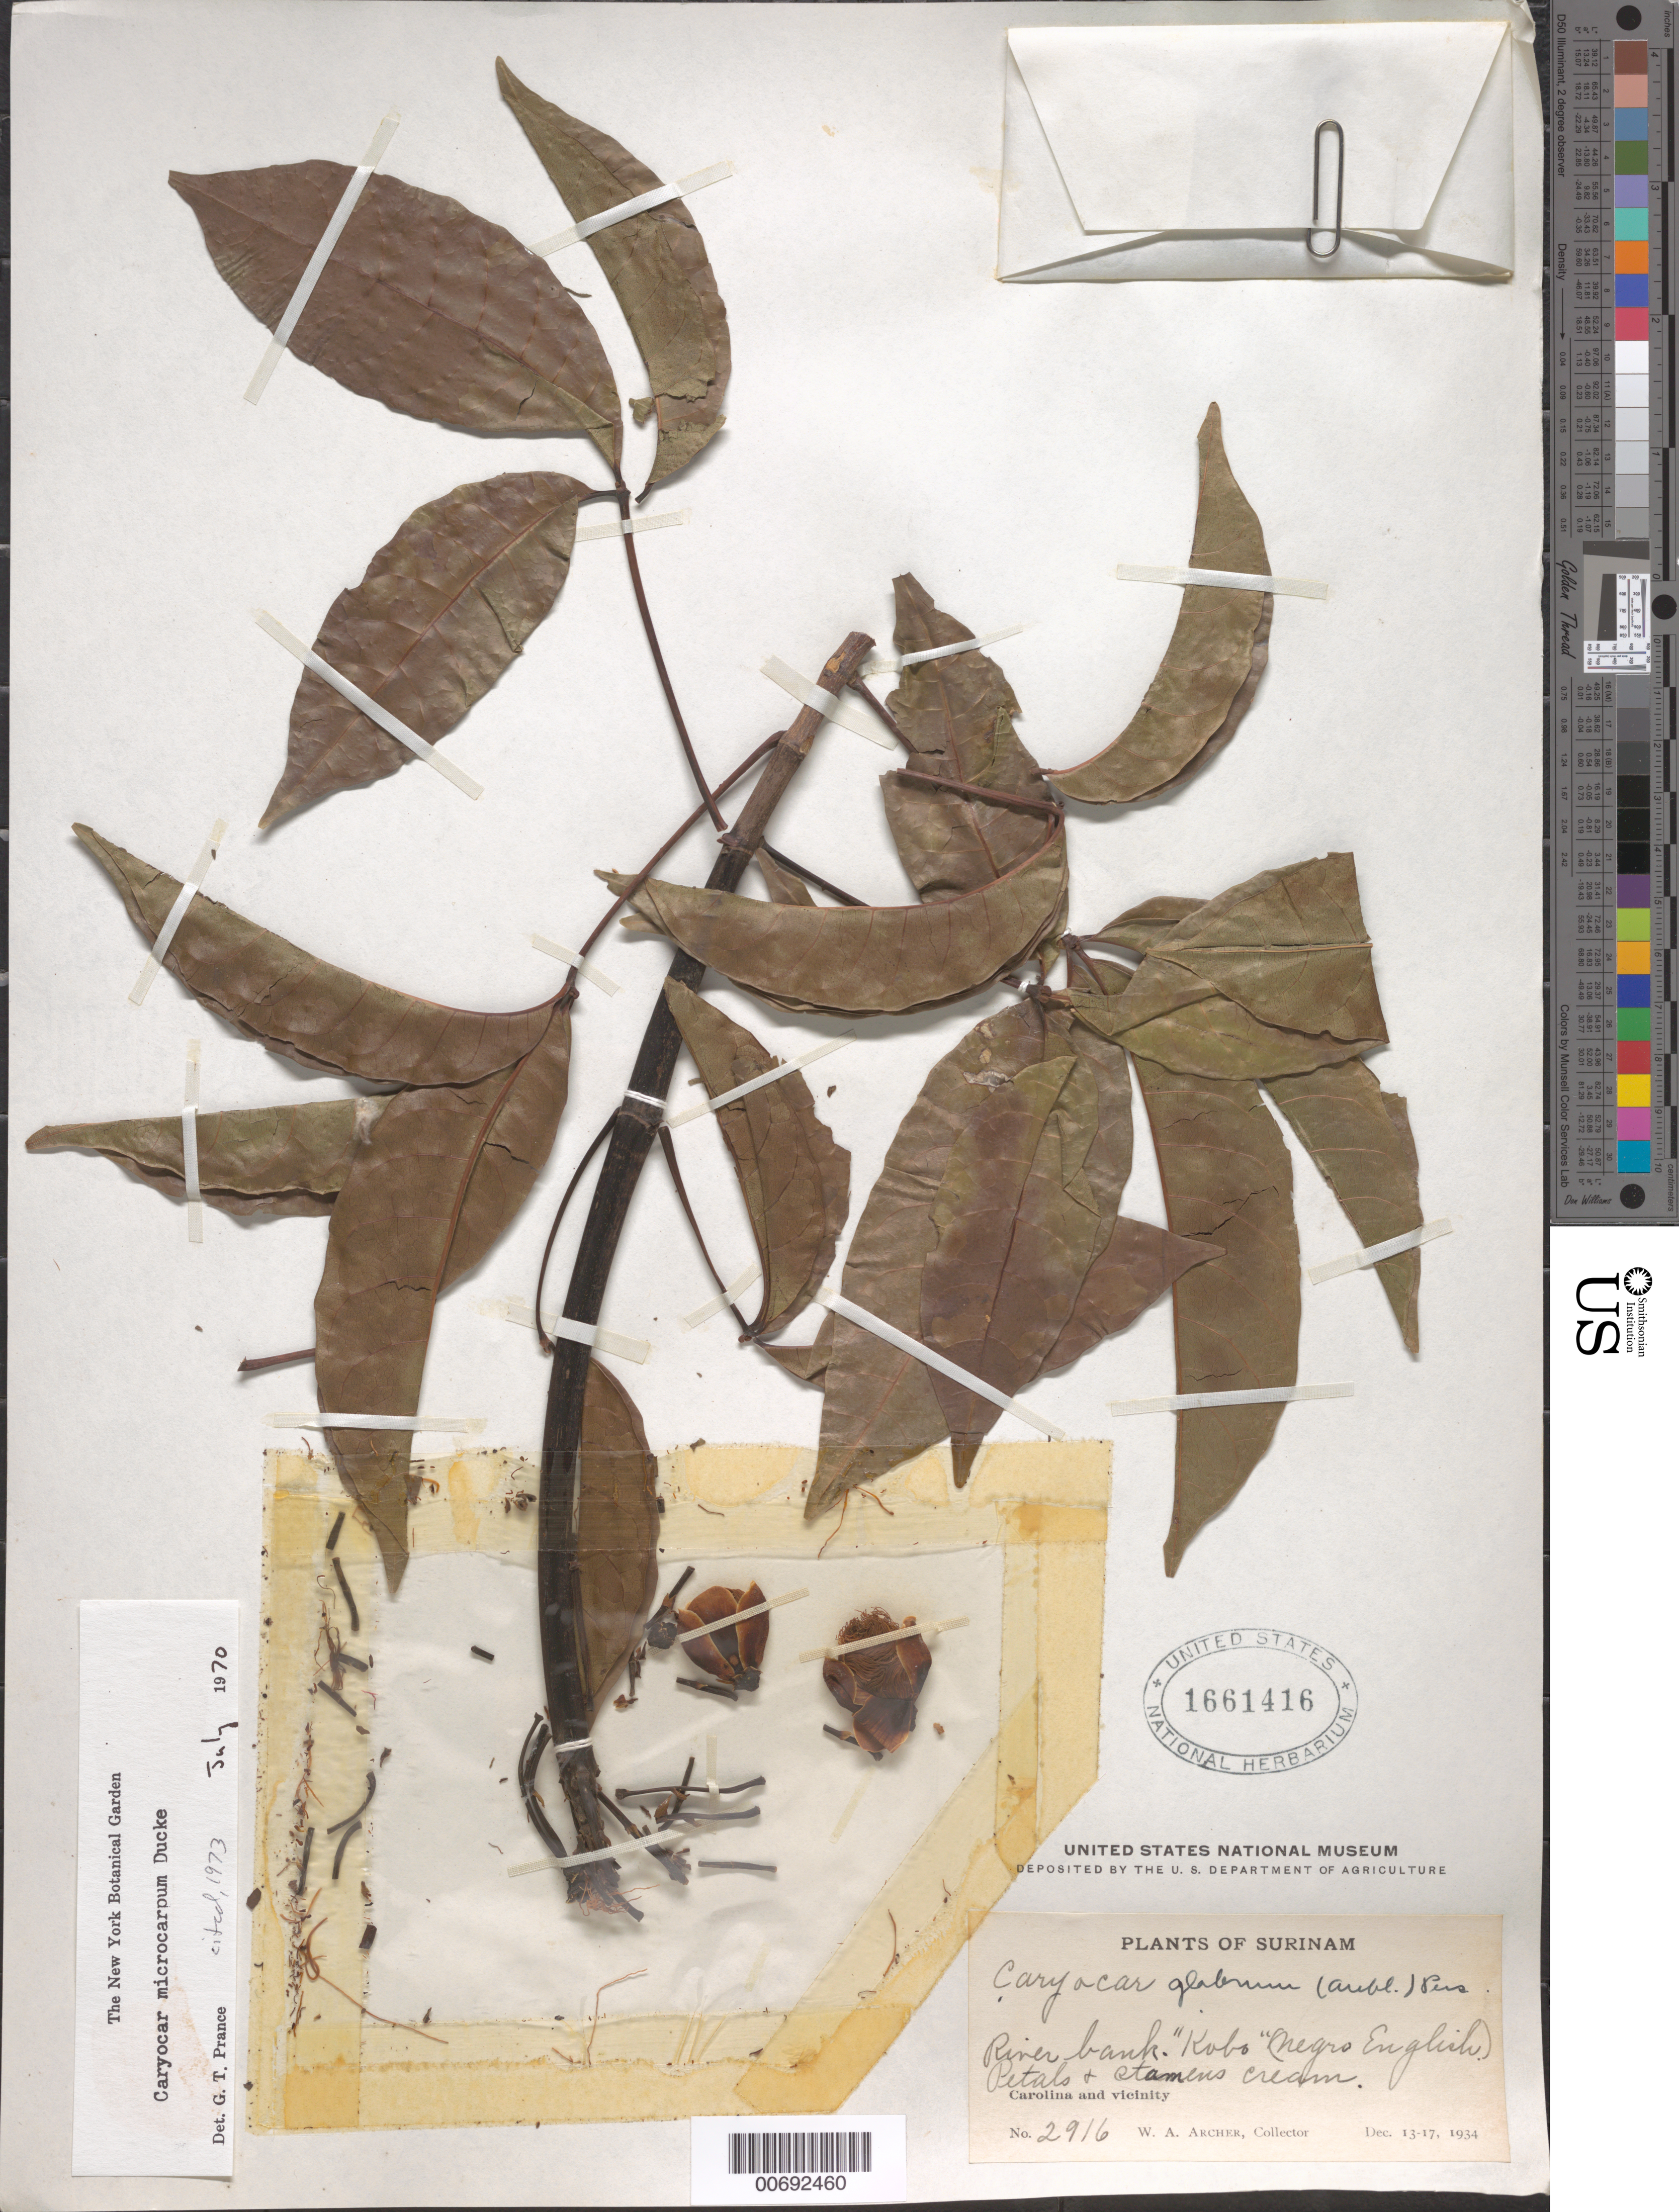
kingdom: Plantae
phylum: Tracheophyta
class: Magnoliopsida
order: Malpighiales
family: Caryocaraceae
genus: Caryocar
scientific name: Caryocar microcarpum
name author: Ducke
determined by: Prance, G. T.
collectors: W. A. Archer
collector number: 2916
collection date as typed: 13-Dec-34 to 17-Dec-34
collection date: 1934-12-13/1934-12-17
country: Suriname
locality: Carolina and vicinity, Surinam River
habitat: River bank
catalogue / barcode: US 1661416